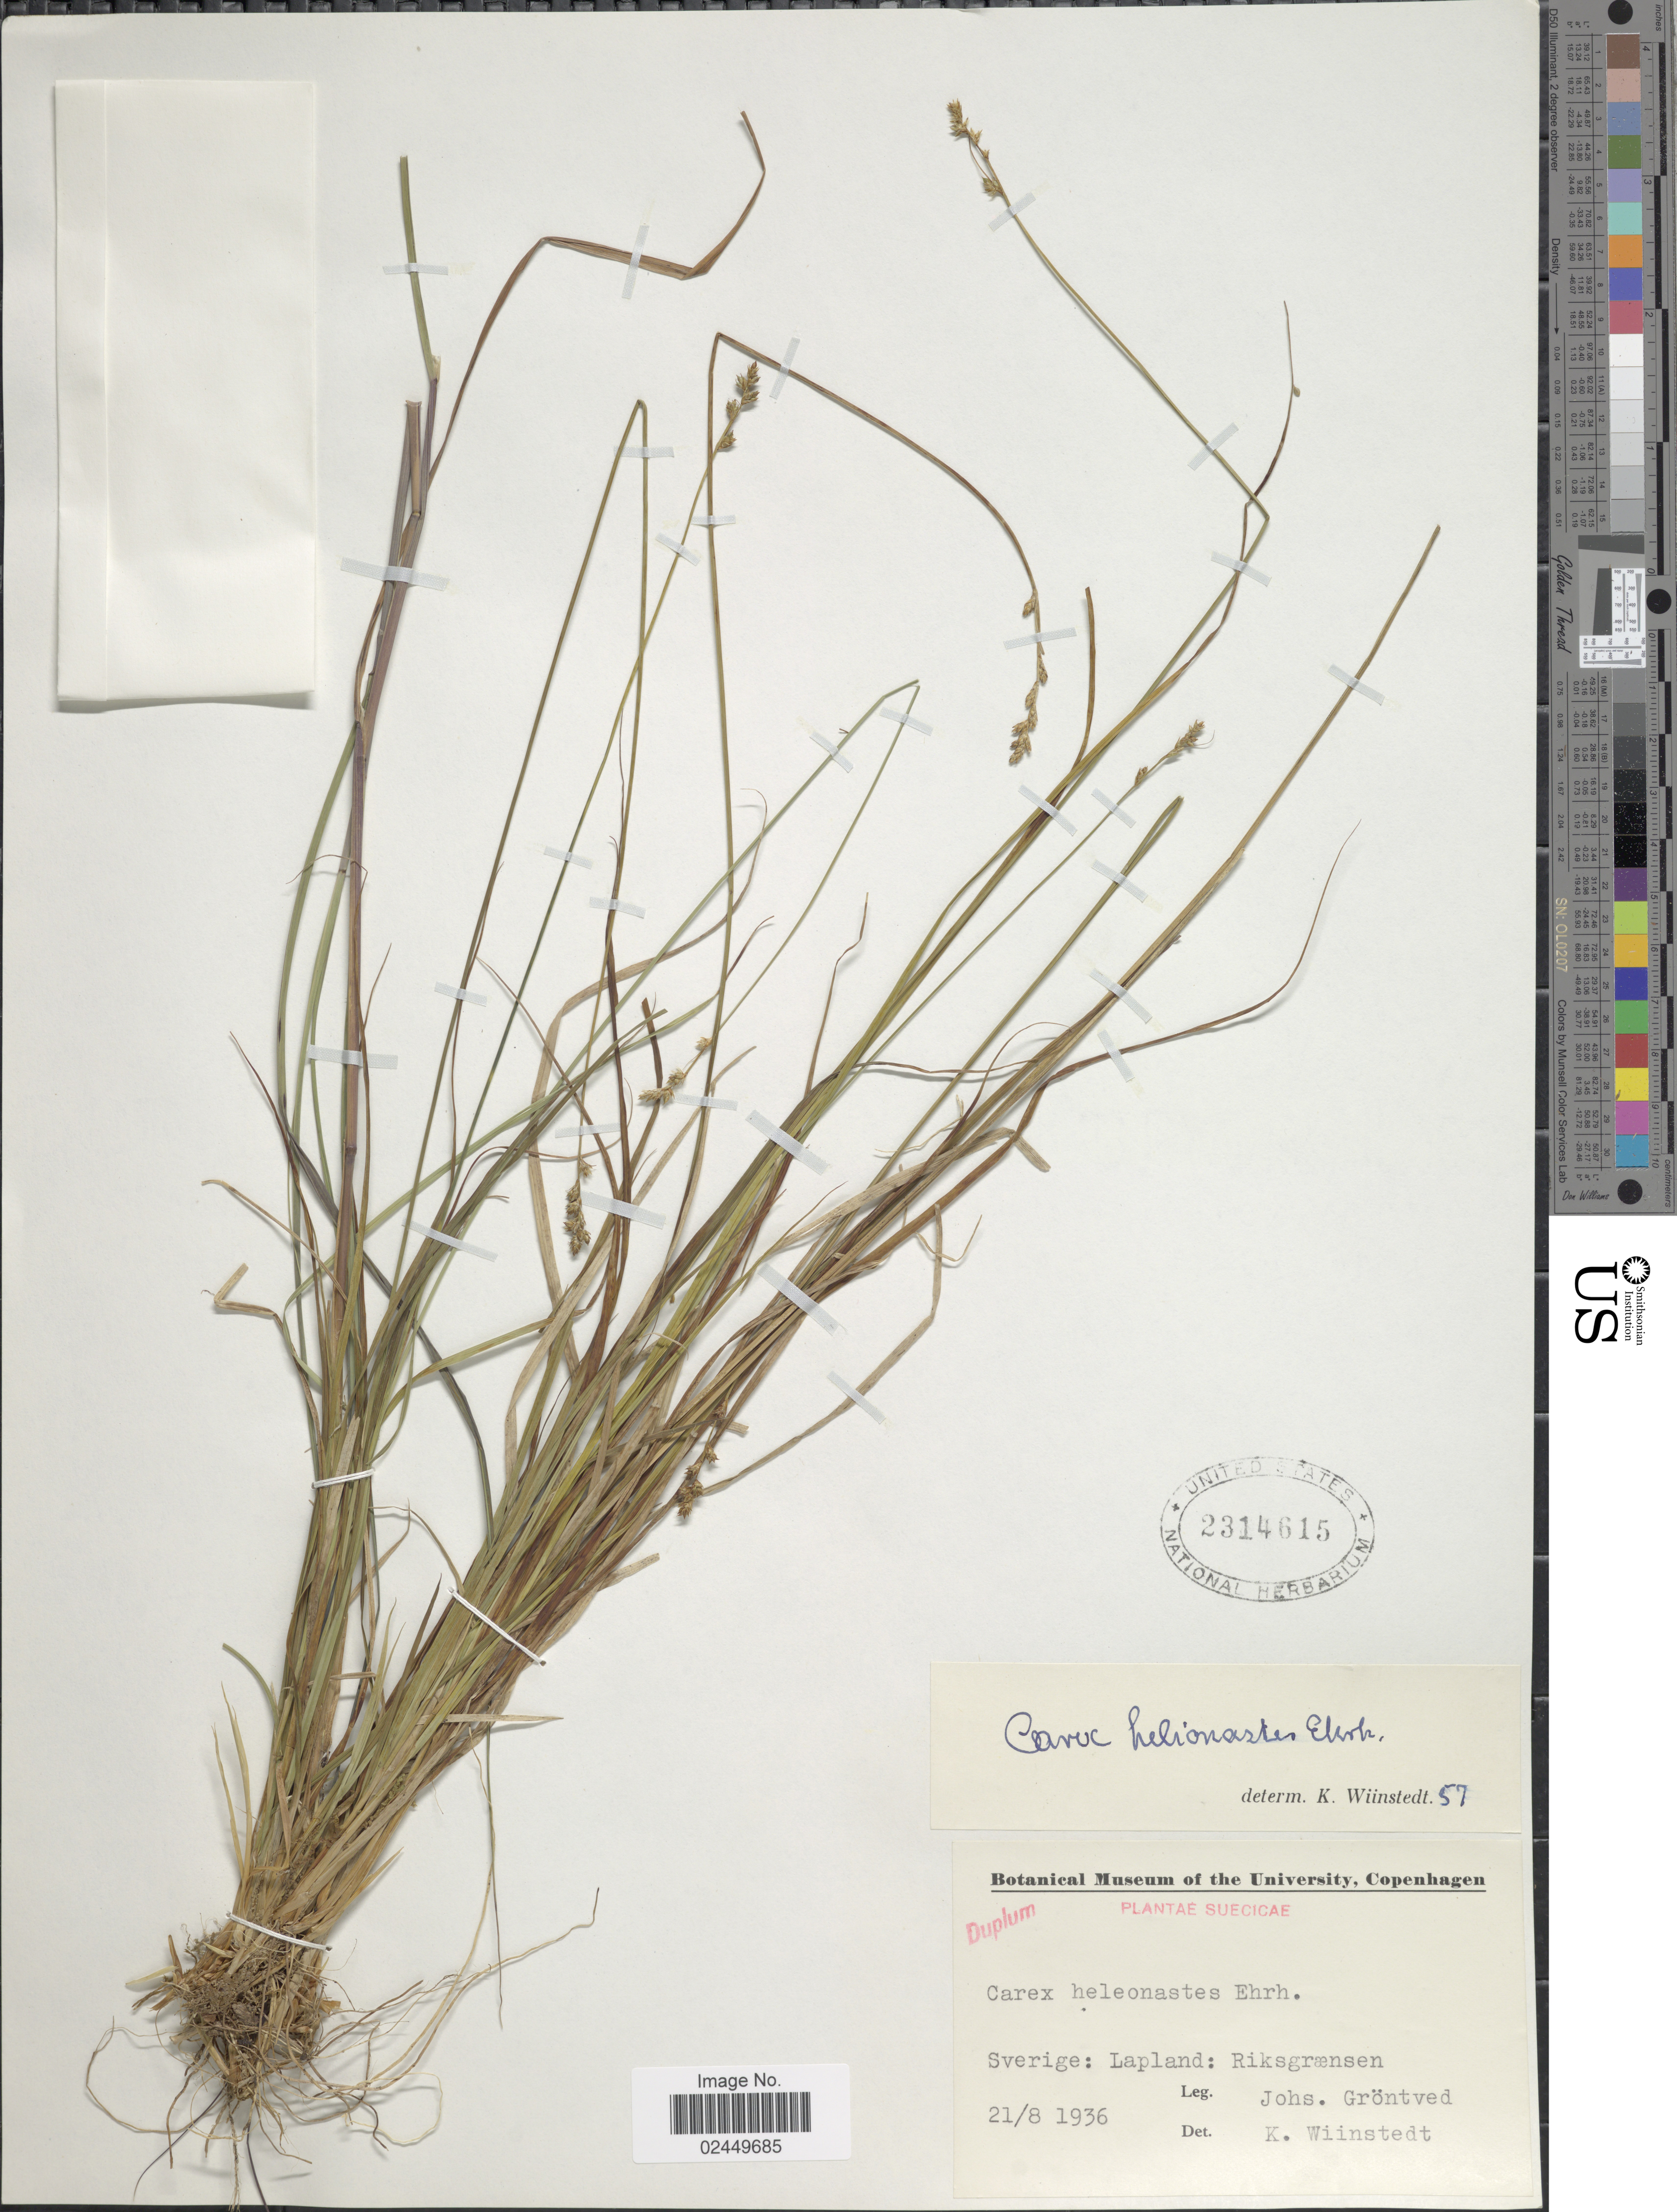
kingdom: Plantae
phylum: Tracheophyta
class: Liliopsida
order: Poales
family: Cyperaceae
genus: Carex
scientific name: Carex heleonastes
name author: Ehrh. ex L. f.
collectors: J. Gröntved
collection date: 1936-08-21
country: Finland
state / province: Lappi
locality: Sverige: Lapland: Riksgraensen. Suecicae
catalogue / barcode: US 2314615